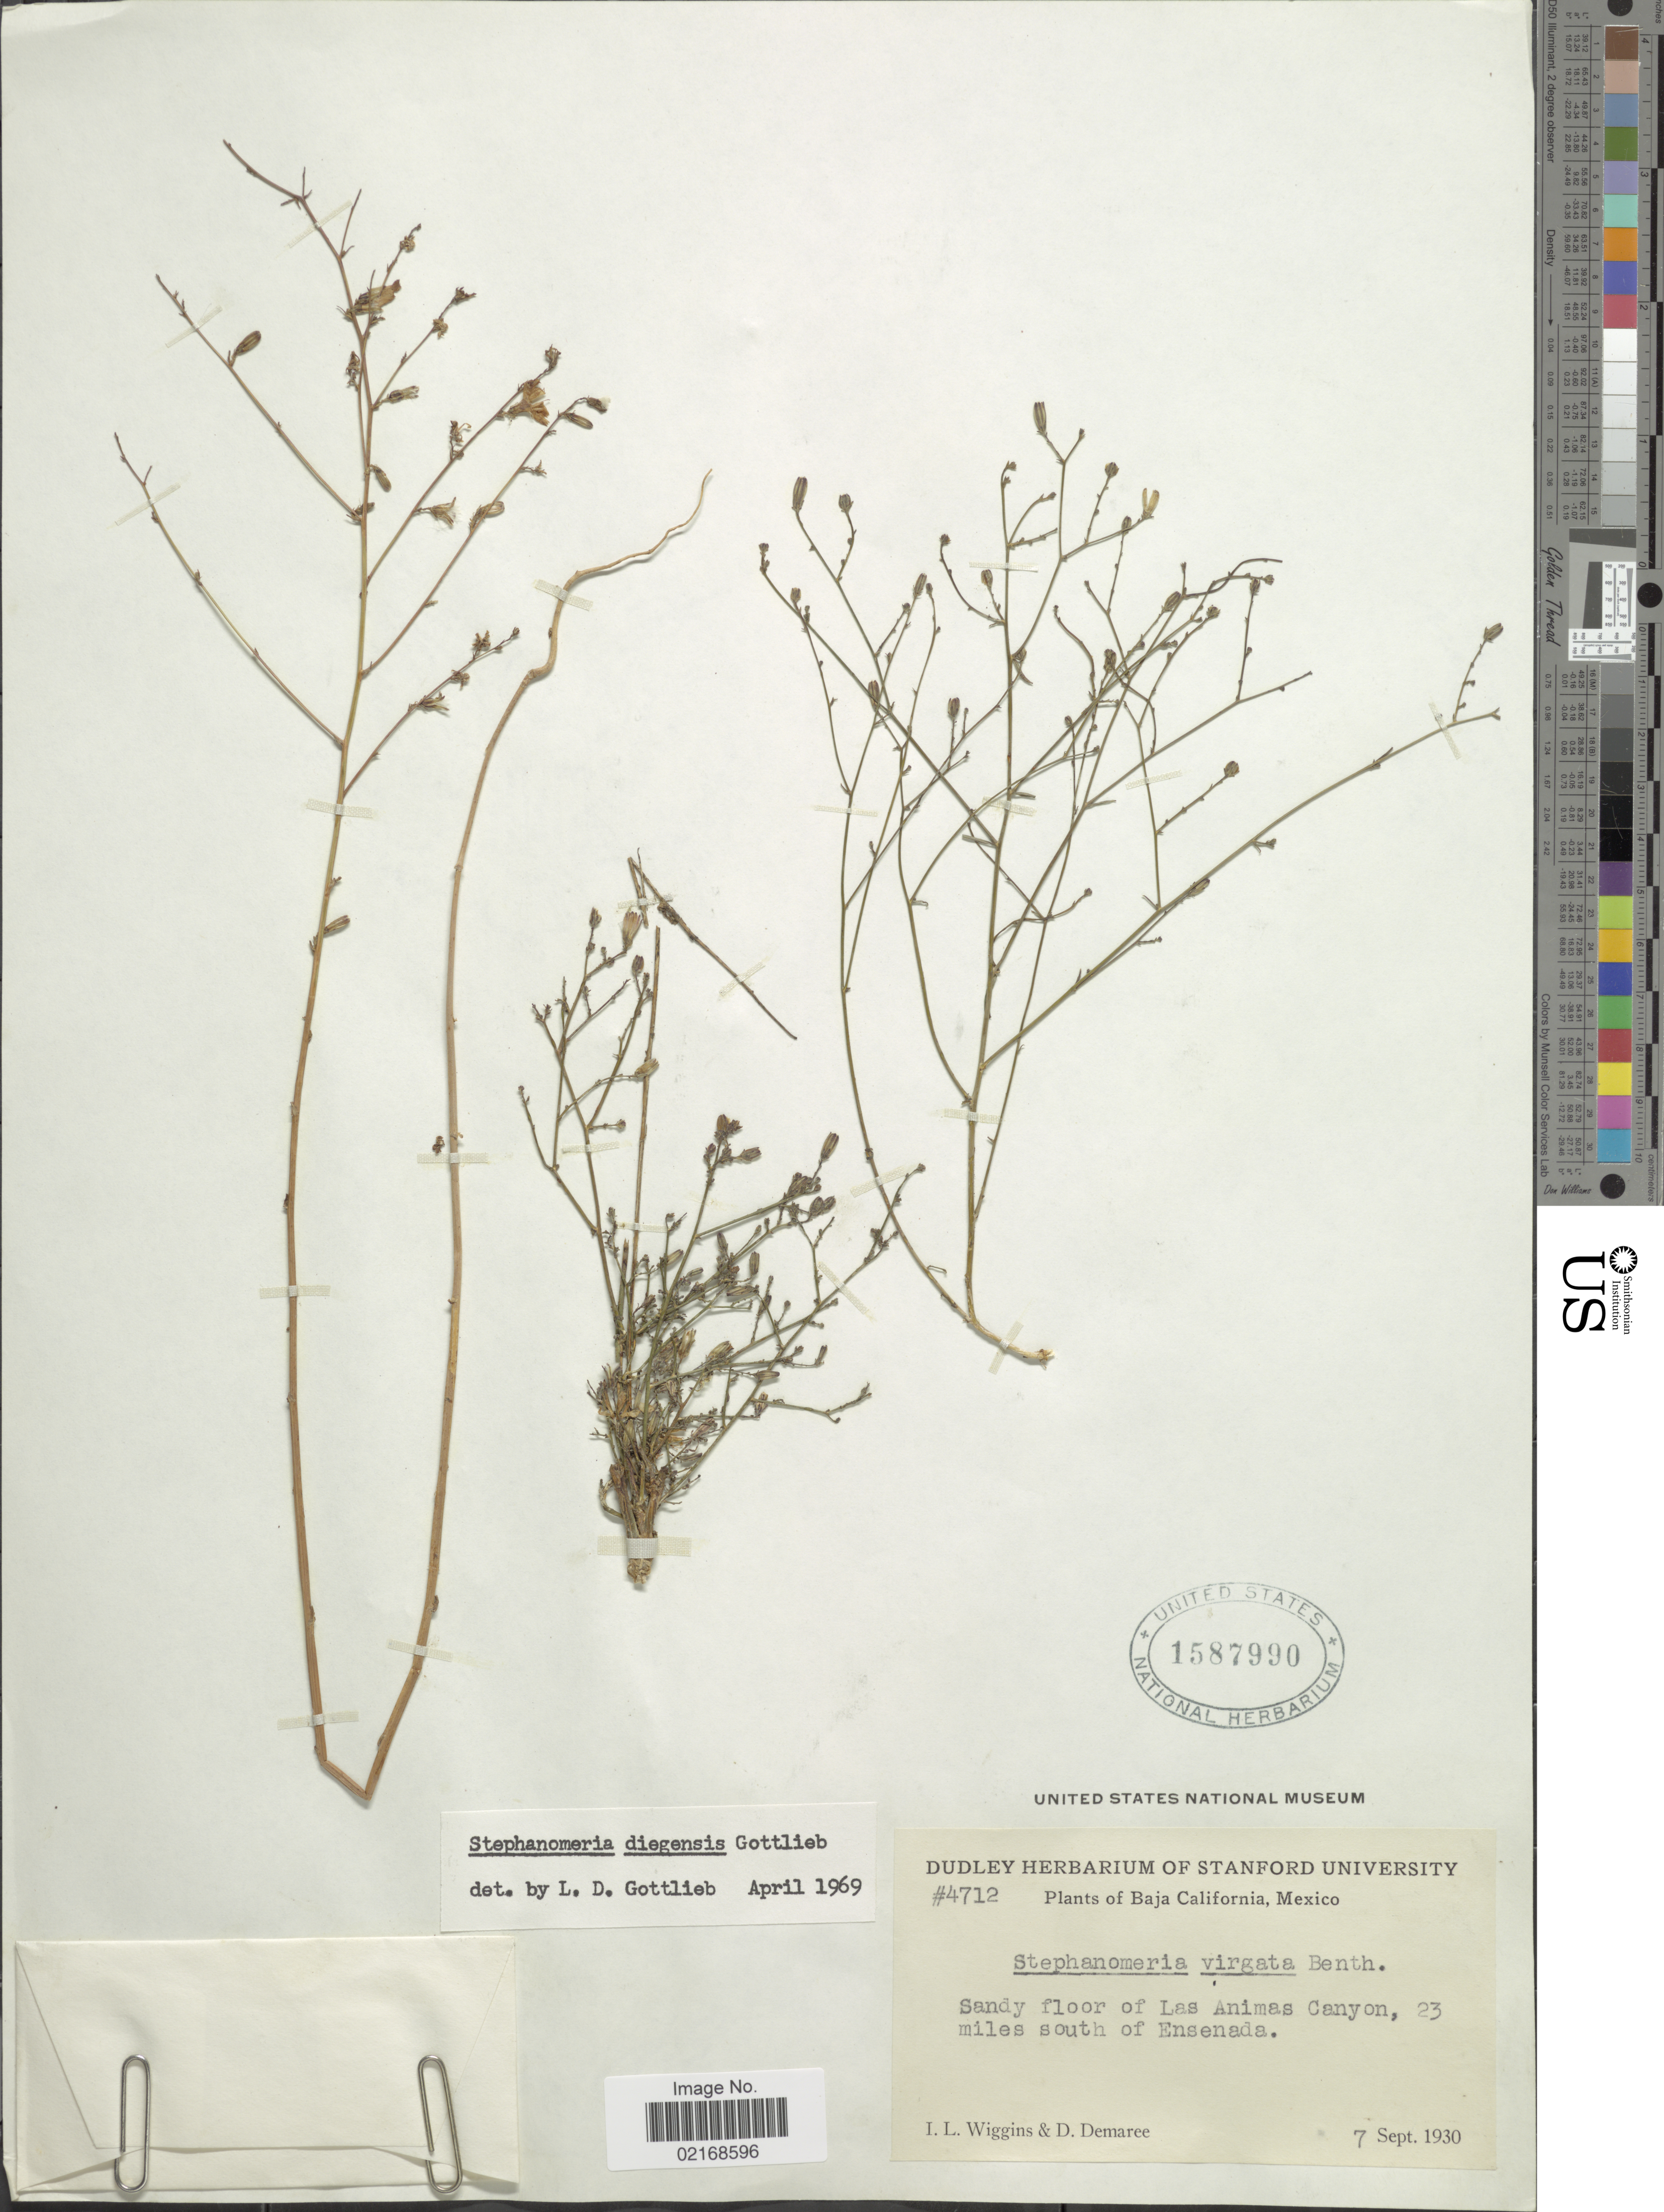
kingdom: Plantae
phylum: Tracheophyta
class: Magnoliopsida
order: Asterales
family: Asteraceae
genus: Stephanomeria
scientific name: Stephanomeria diegensis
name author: Gottlieb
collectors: I. L. Wiggins & D. Demaree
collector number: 4712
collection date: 1930-09-07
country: Mexico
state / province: Baja California Norte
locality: Sandy floor of Las Animas Canyon, 23 miles south of Ensenada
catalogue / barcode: US 1587990